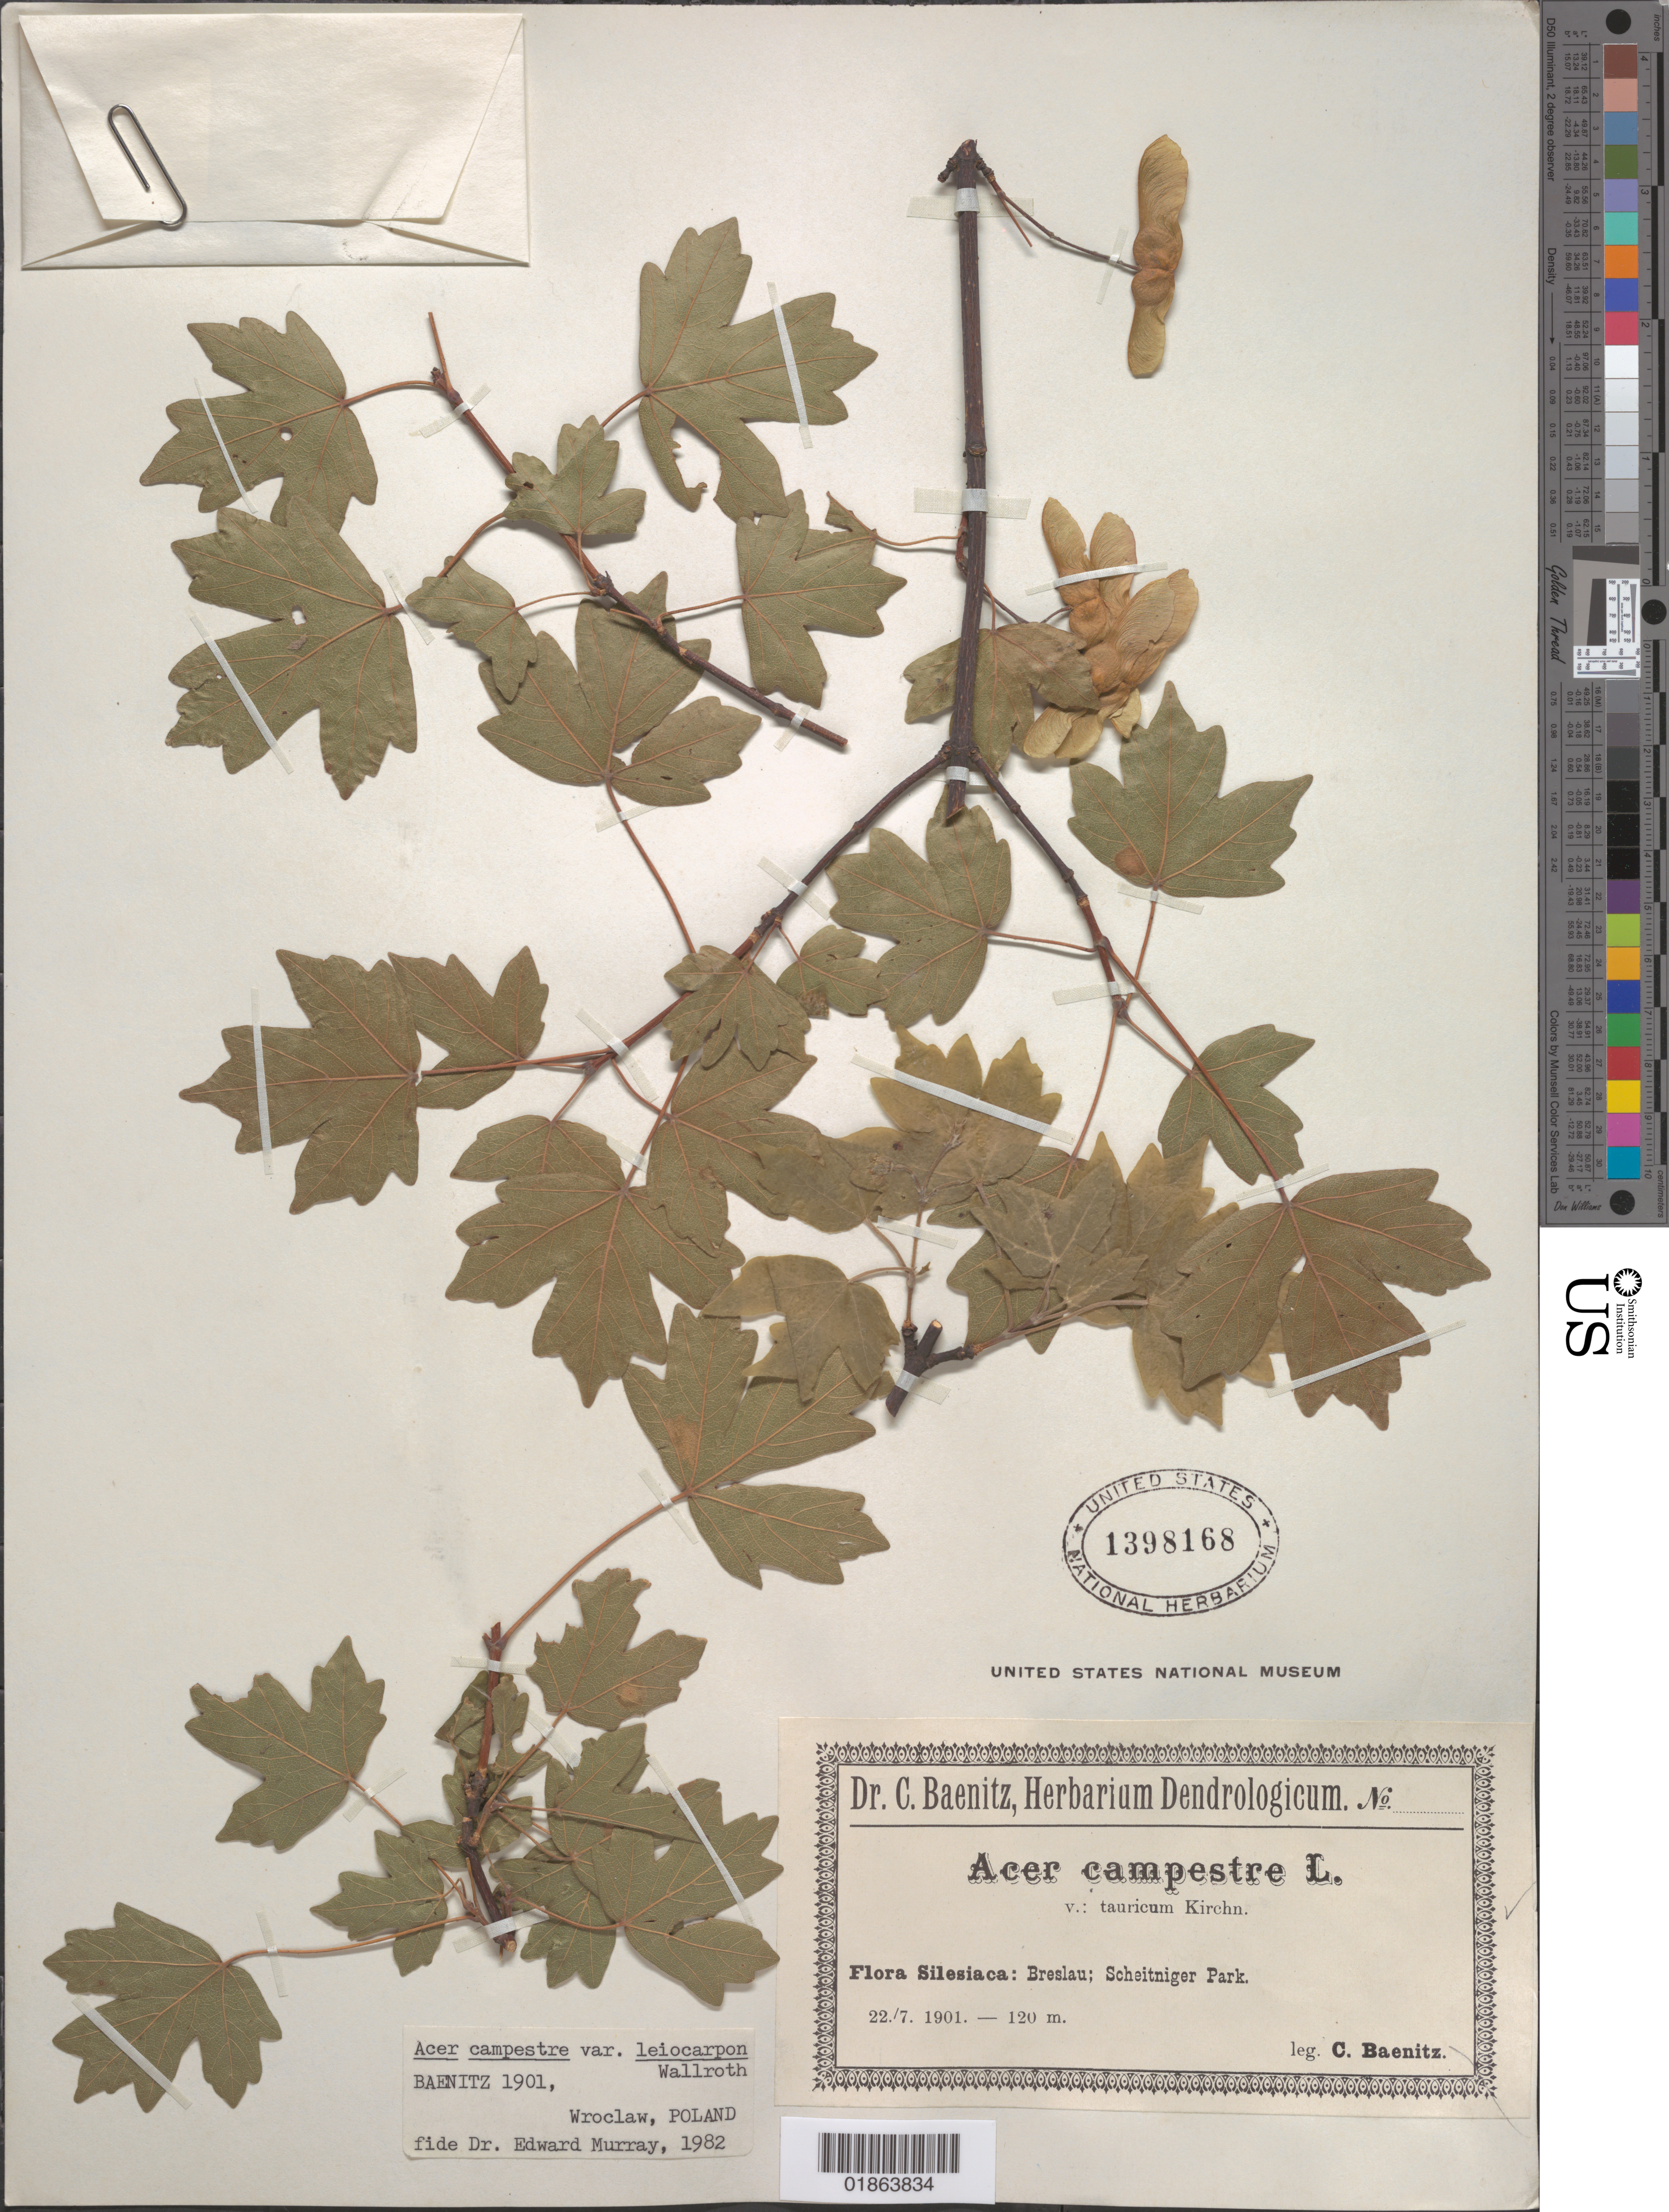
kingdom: Plantae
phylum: Tracheophyta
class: Magnoliopsida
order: Sapindales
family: Sapindaceae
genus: Acer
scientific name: Acer campestre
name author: L.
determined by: Murray, Edward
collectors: C. G. Baenitz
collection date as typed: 22./7. 1901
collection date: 1901-07-22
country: Poland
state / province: Dolnoslaskie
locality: Flora Silesiaca: Breslau; Scheitniger Park [Silesia: Wroclaw]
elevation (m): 120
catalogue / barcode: US 1398168